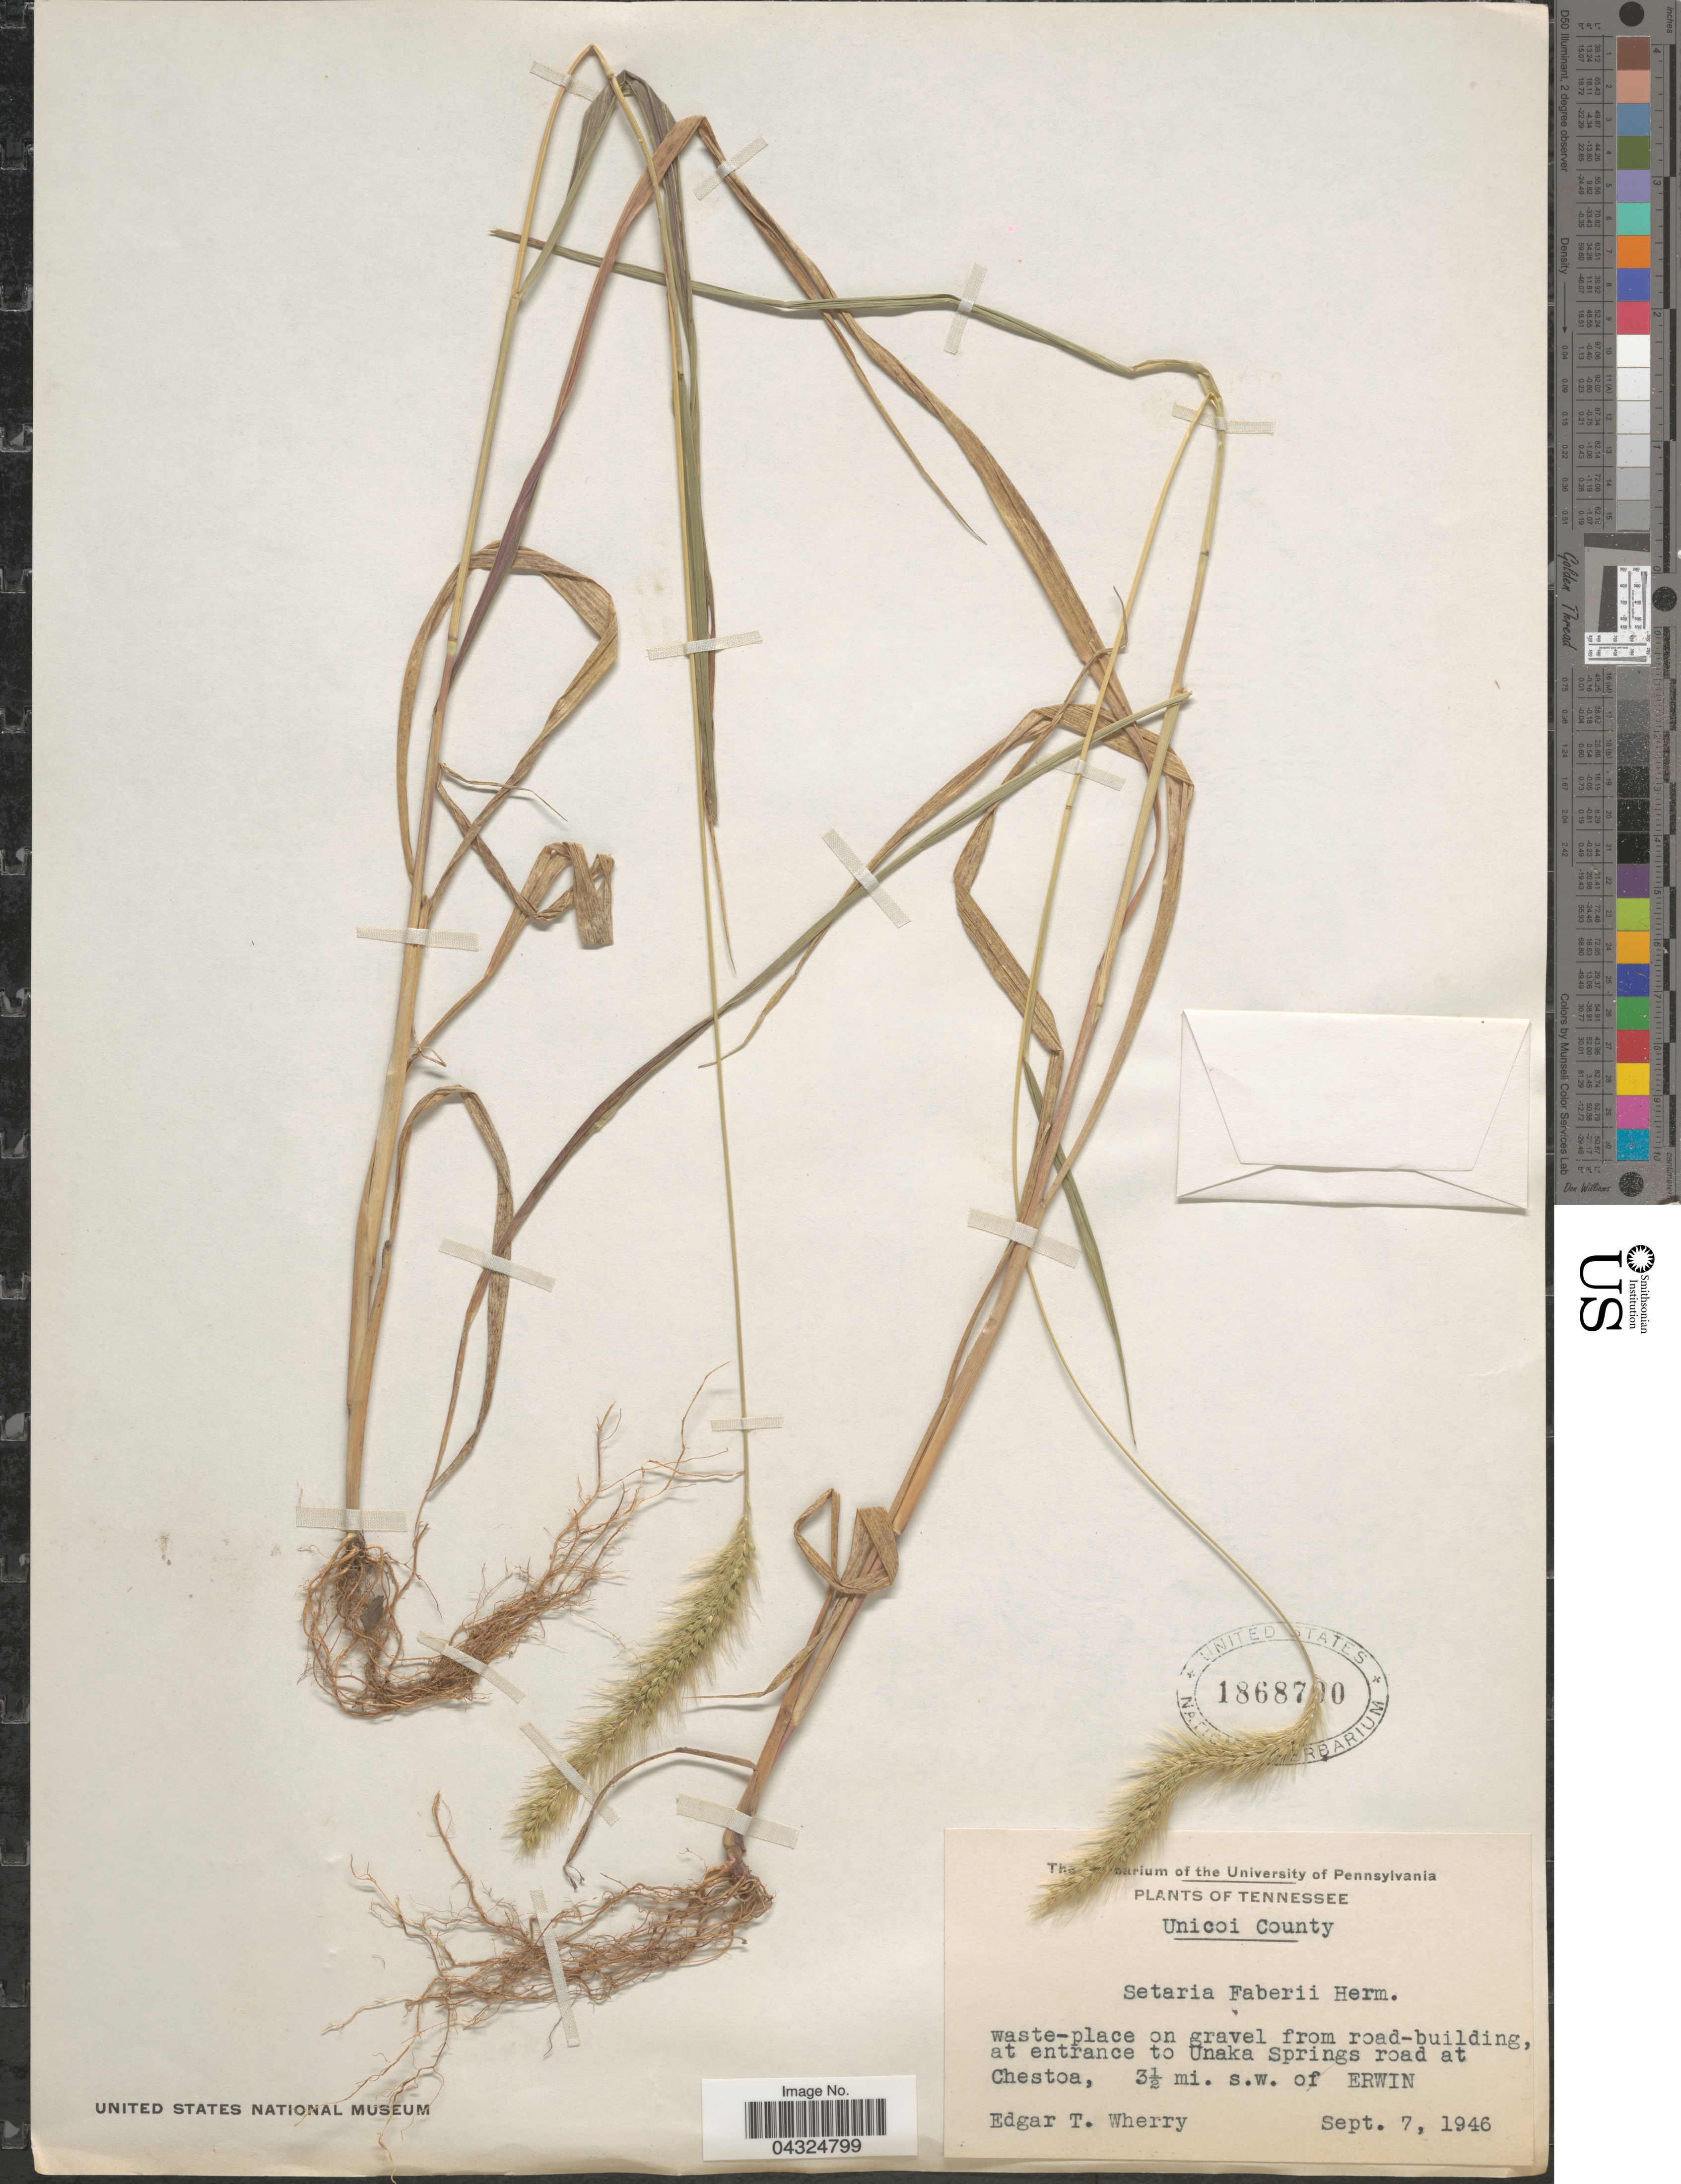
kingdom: Plantae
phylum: Tracheophyta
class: Liliopsida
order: Poales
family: Poaceae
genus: Setaria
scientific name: Setaria faberi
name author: R.A.W. Herrm.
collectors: E. T. Wherry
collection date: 1946-09-07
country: United States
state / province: Tennessee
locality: Unicoi County. Waste-place on gravel from road-building, at entrance to Unaka Springs road at Chestoa, 3½ mi. s.w. of Erwin.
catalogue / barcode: US 1868700